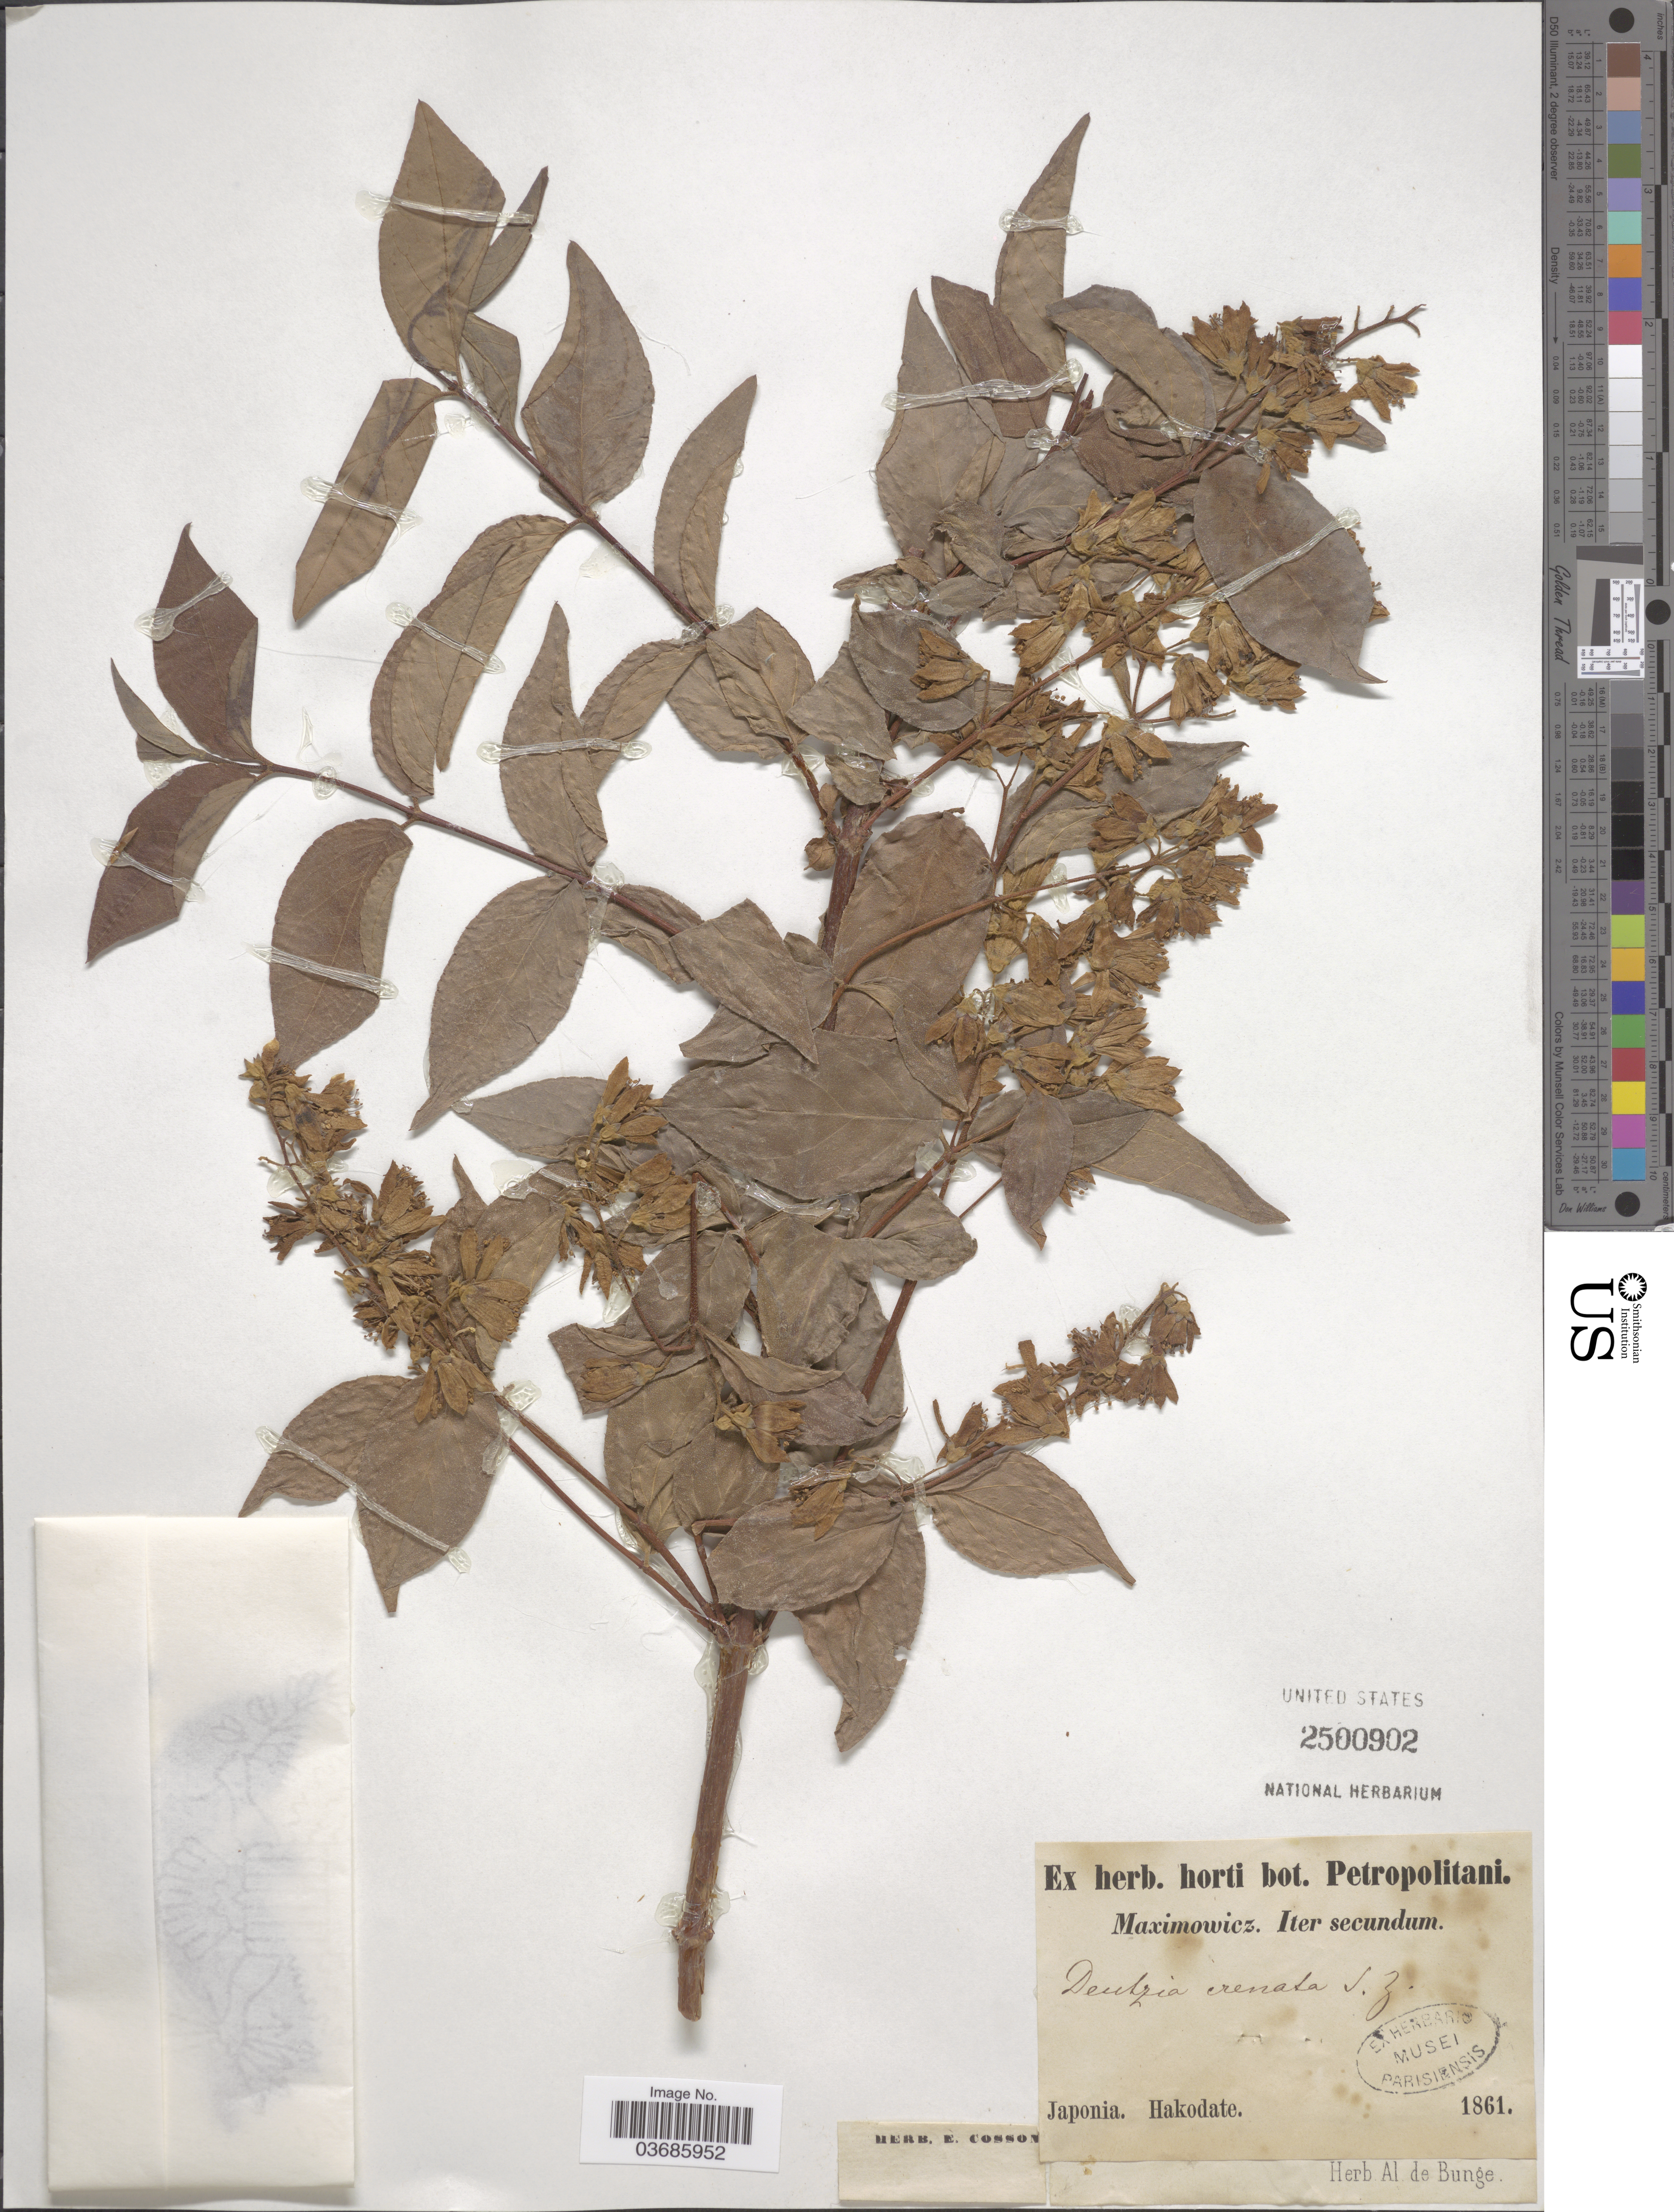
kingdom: Plantae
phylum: Tracheophyta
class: Magnoliopsida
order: Cornales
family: Hydrangeaceae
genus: Deutzia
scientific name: Deutzia scabra var. crenata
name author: Maxim.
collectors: Maximowicz, --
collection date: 1861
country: Japan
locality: Iter secundum. Hakodate.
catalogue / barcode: US 2500902